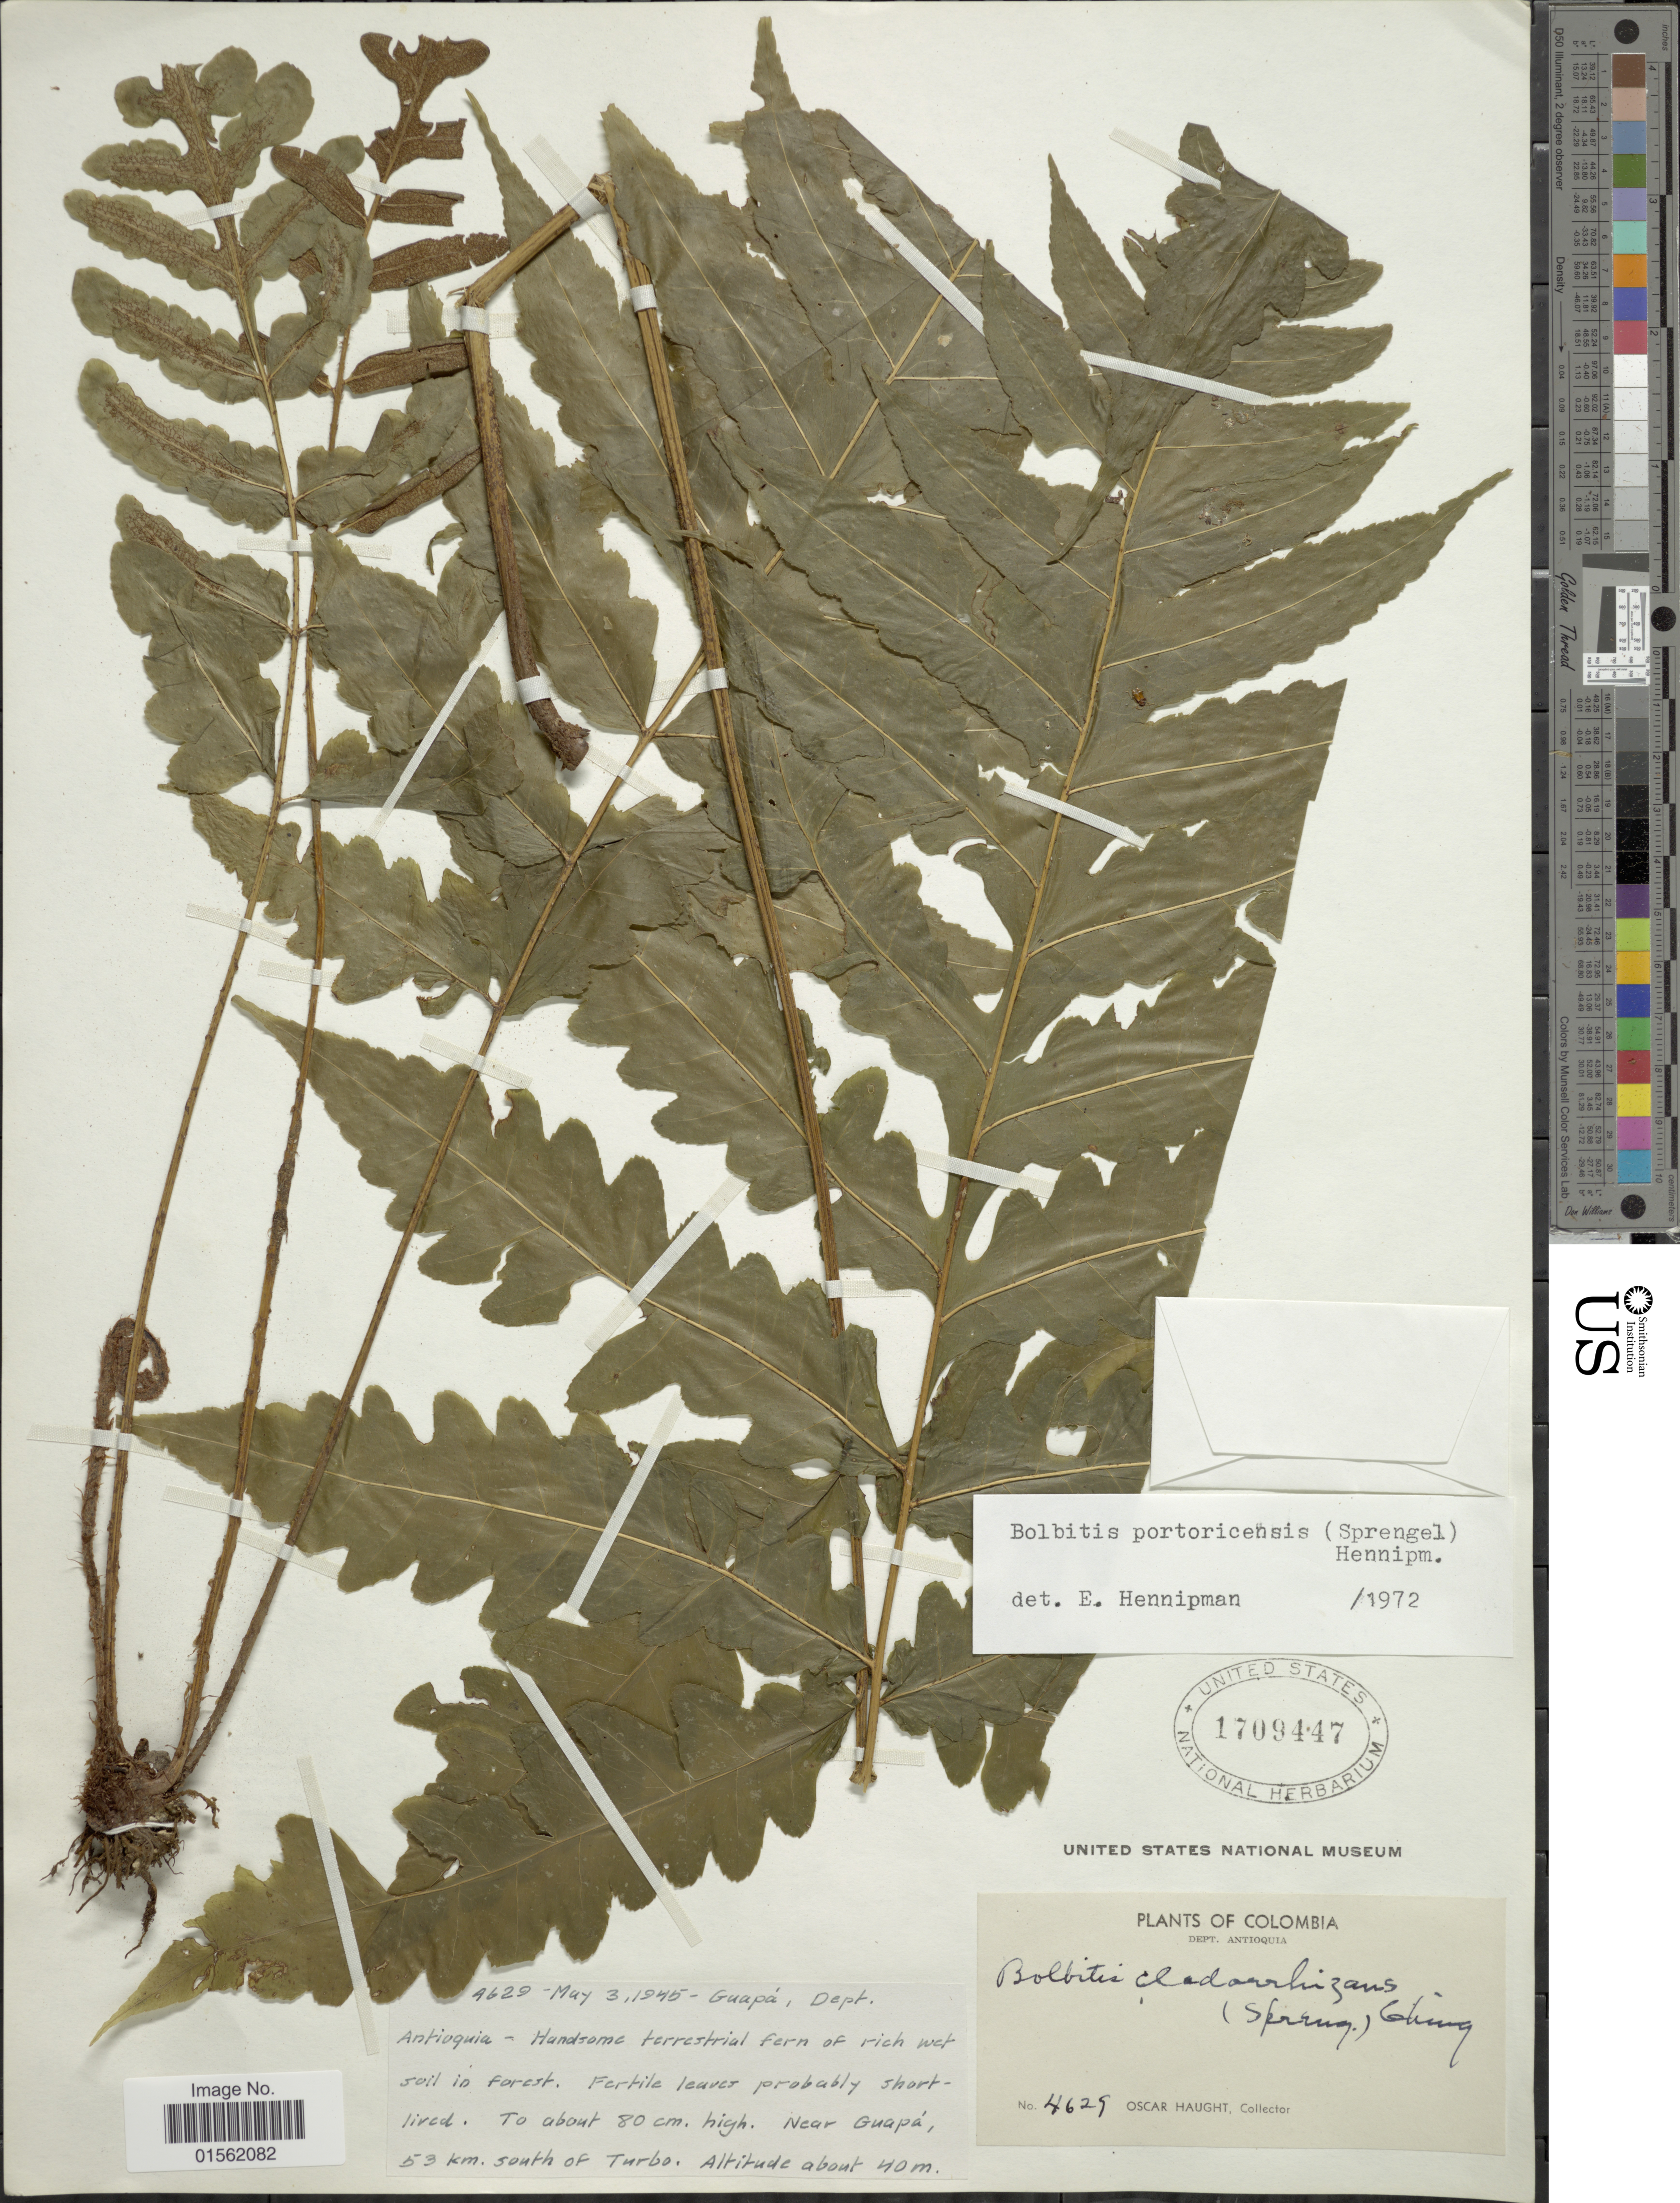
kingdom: Plantae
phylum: Tracheophyta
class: Polypodiopsida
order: Polypodiales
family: Dryopteridaceae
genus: Bolbitis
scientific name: Bolbitis portoricensis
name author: (Spreng.) Hennipman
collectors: O. Haught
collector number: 4629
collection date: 1945-05-03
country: Colombia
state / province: Antioquia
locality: Guapá. Near Guapá, 53 km. south of Turbo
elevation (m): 40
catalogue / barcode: US 1709447